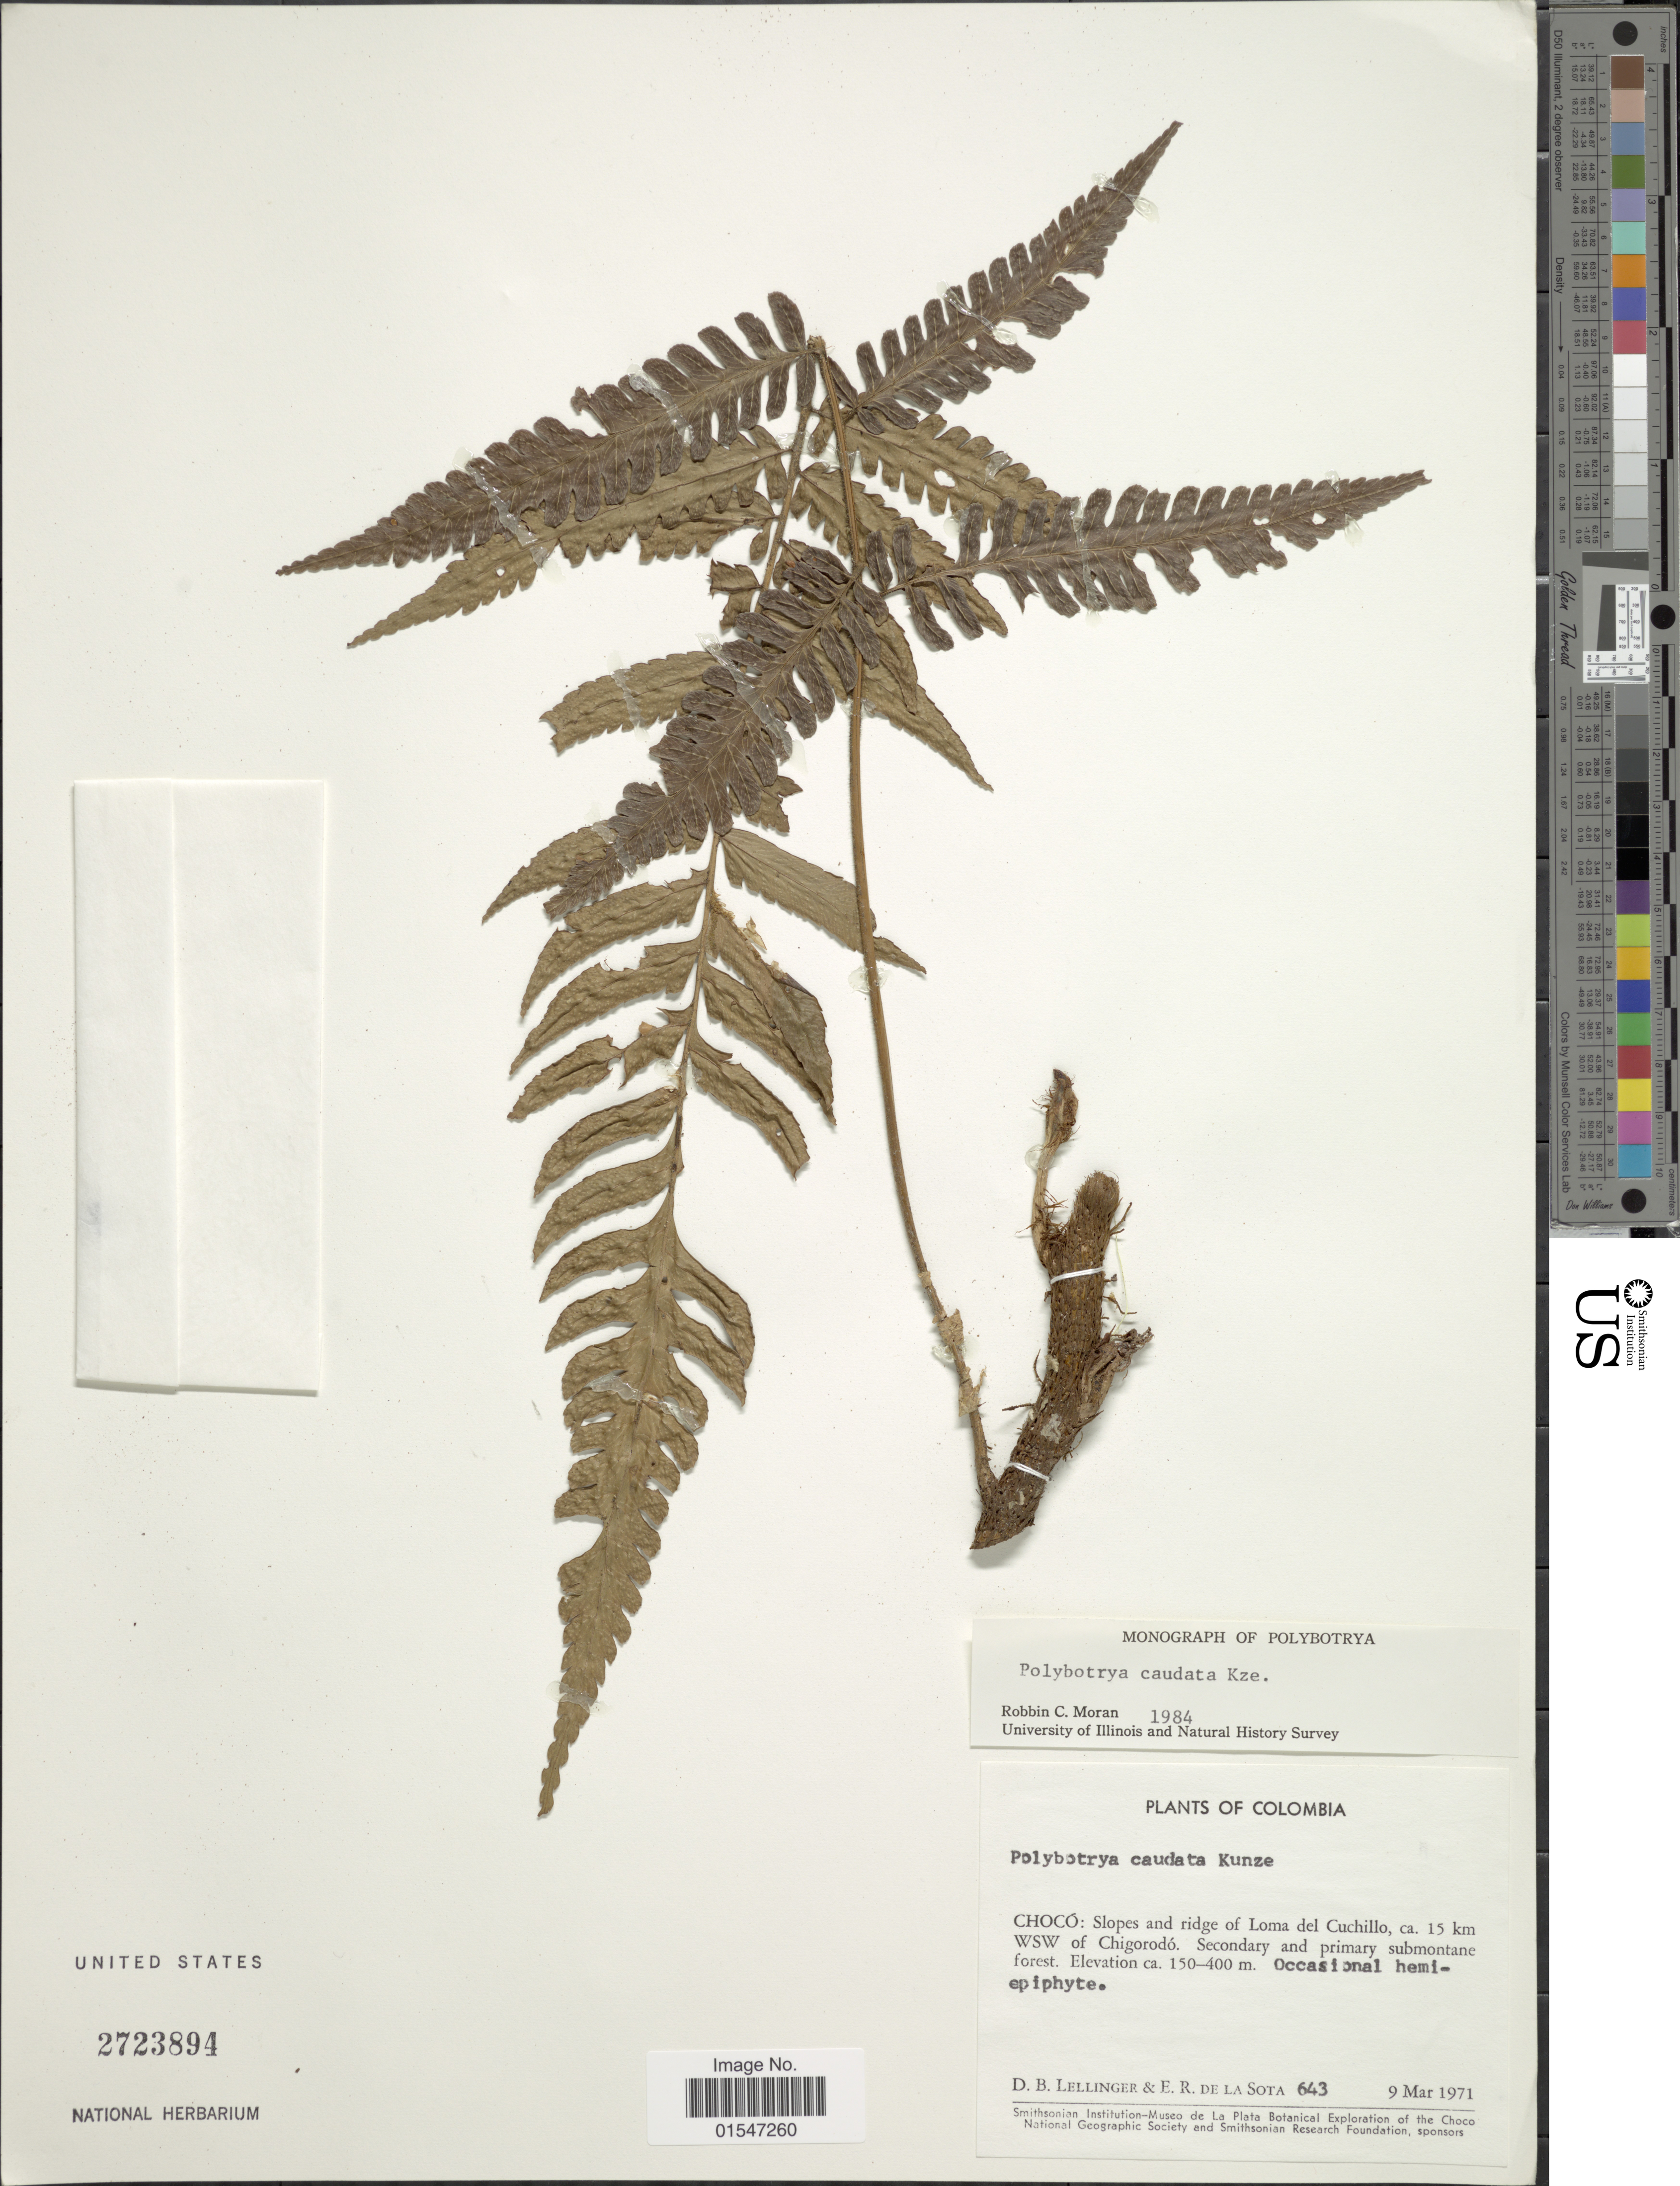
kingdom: Plantae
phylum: Tracheophyta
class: Polypodiopsida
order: Polypodiales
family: Dryopteridaceae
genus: Polybotrya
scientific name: Polybotrya caudata f. caudata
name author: Kunze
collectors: D. B. Lellinger & E. R. de la Sota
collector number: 643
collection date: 1971-03-09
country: Colombia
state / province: Chocó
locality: Slopes and ridge of Loma del Cuchillo, ca. 15 km WSW of Chigorodó,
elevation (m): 150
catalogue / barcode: US 2723894